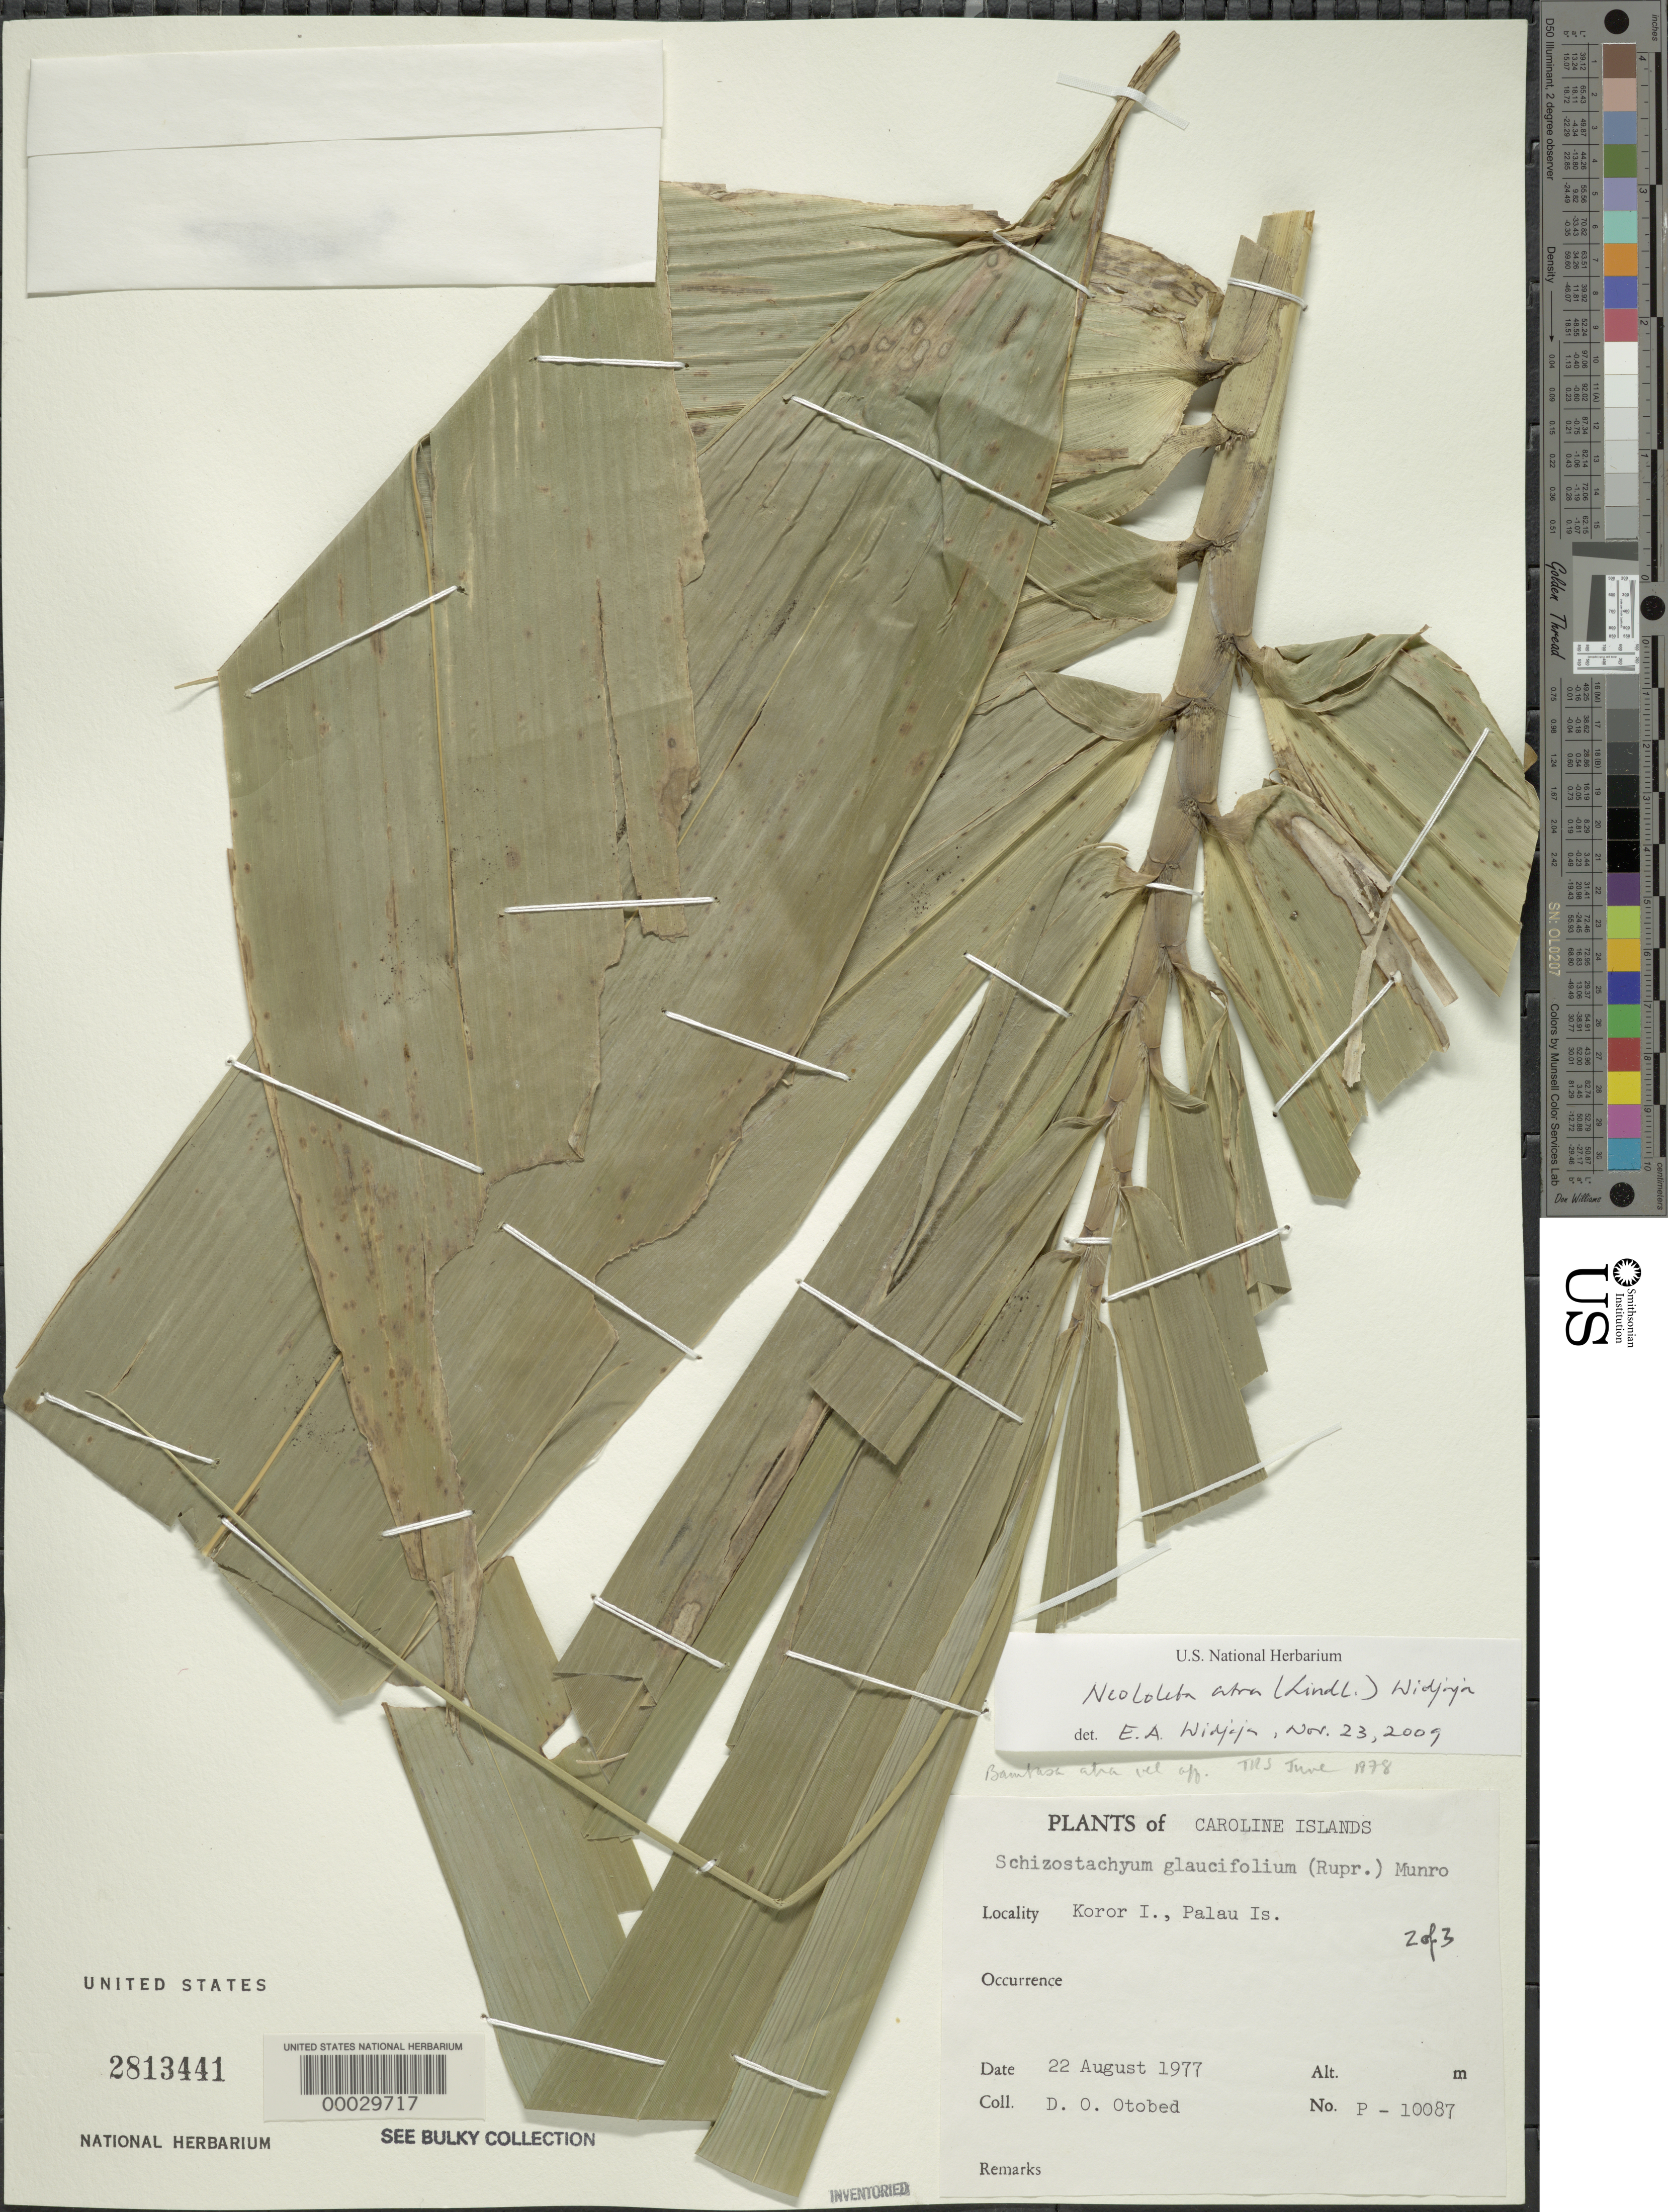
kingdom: Plantae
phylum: Tracheophyta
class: Liliopsida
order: Poales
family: Poaceae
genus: Neololeba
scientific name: Neololeba atra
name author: (Lindl.) Widjaja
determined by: Widjaja, E. A.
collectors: D. O. Otobed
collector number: P-10087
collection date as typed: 22 Aug 1977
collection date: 1977-08-22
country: Palau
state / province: Koror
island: Oreor (Koror)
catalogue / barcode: US 2813441